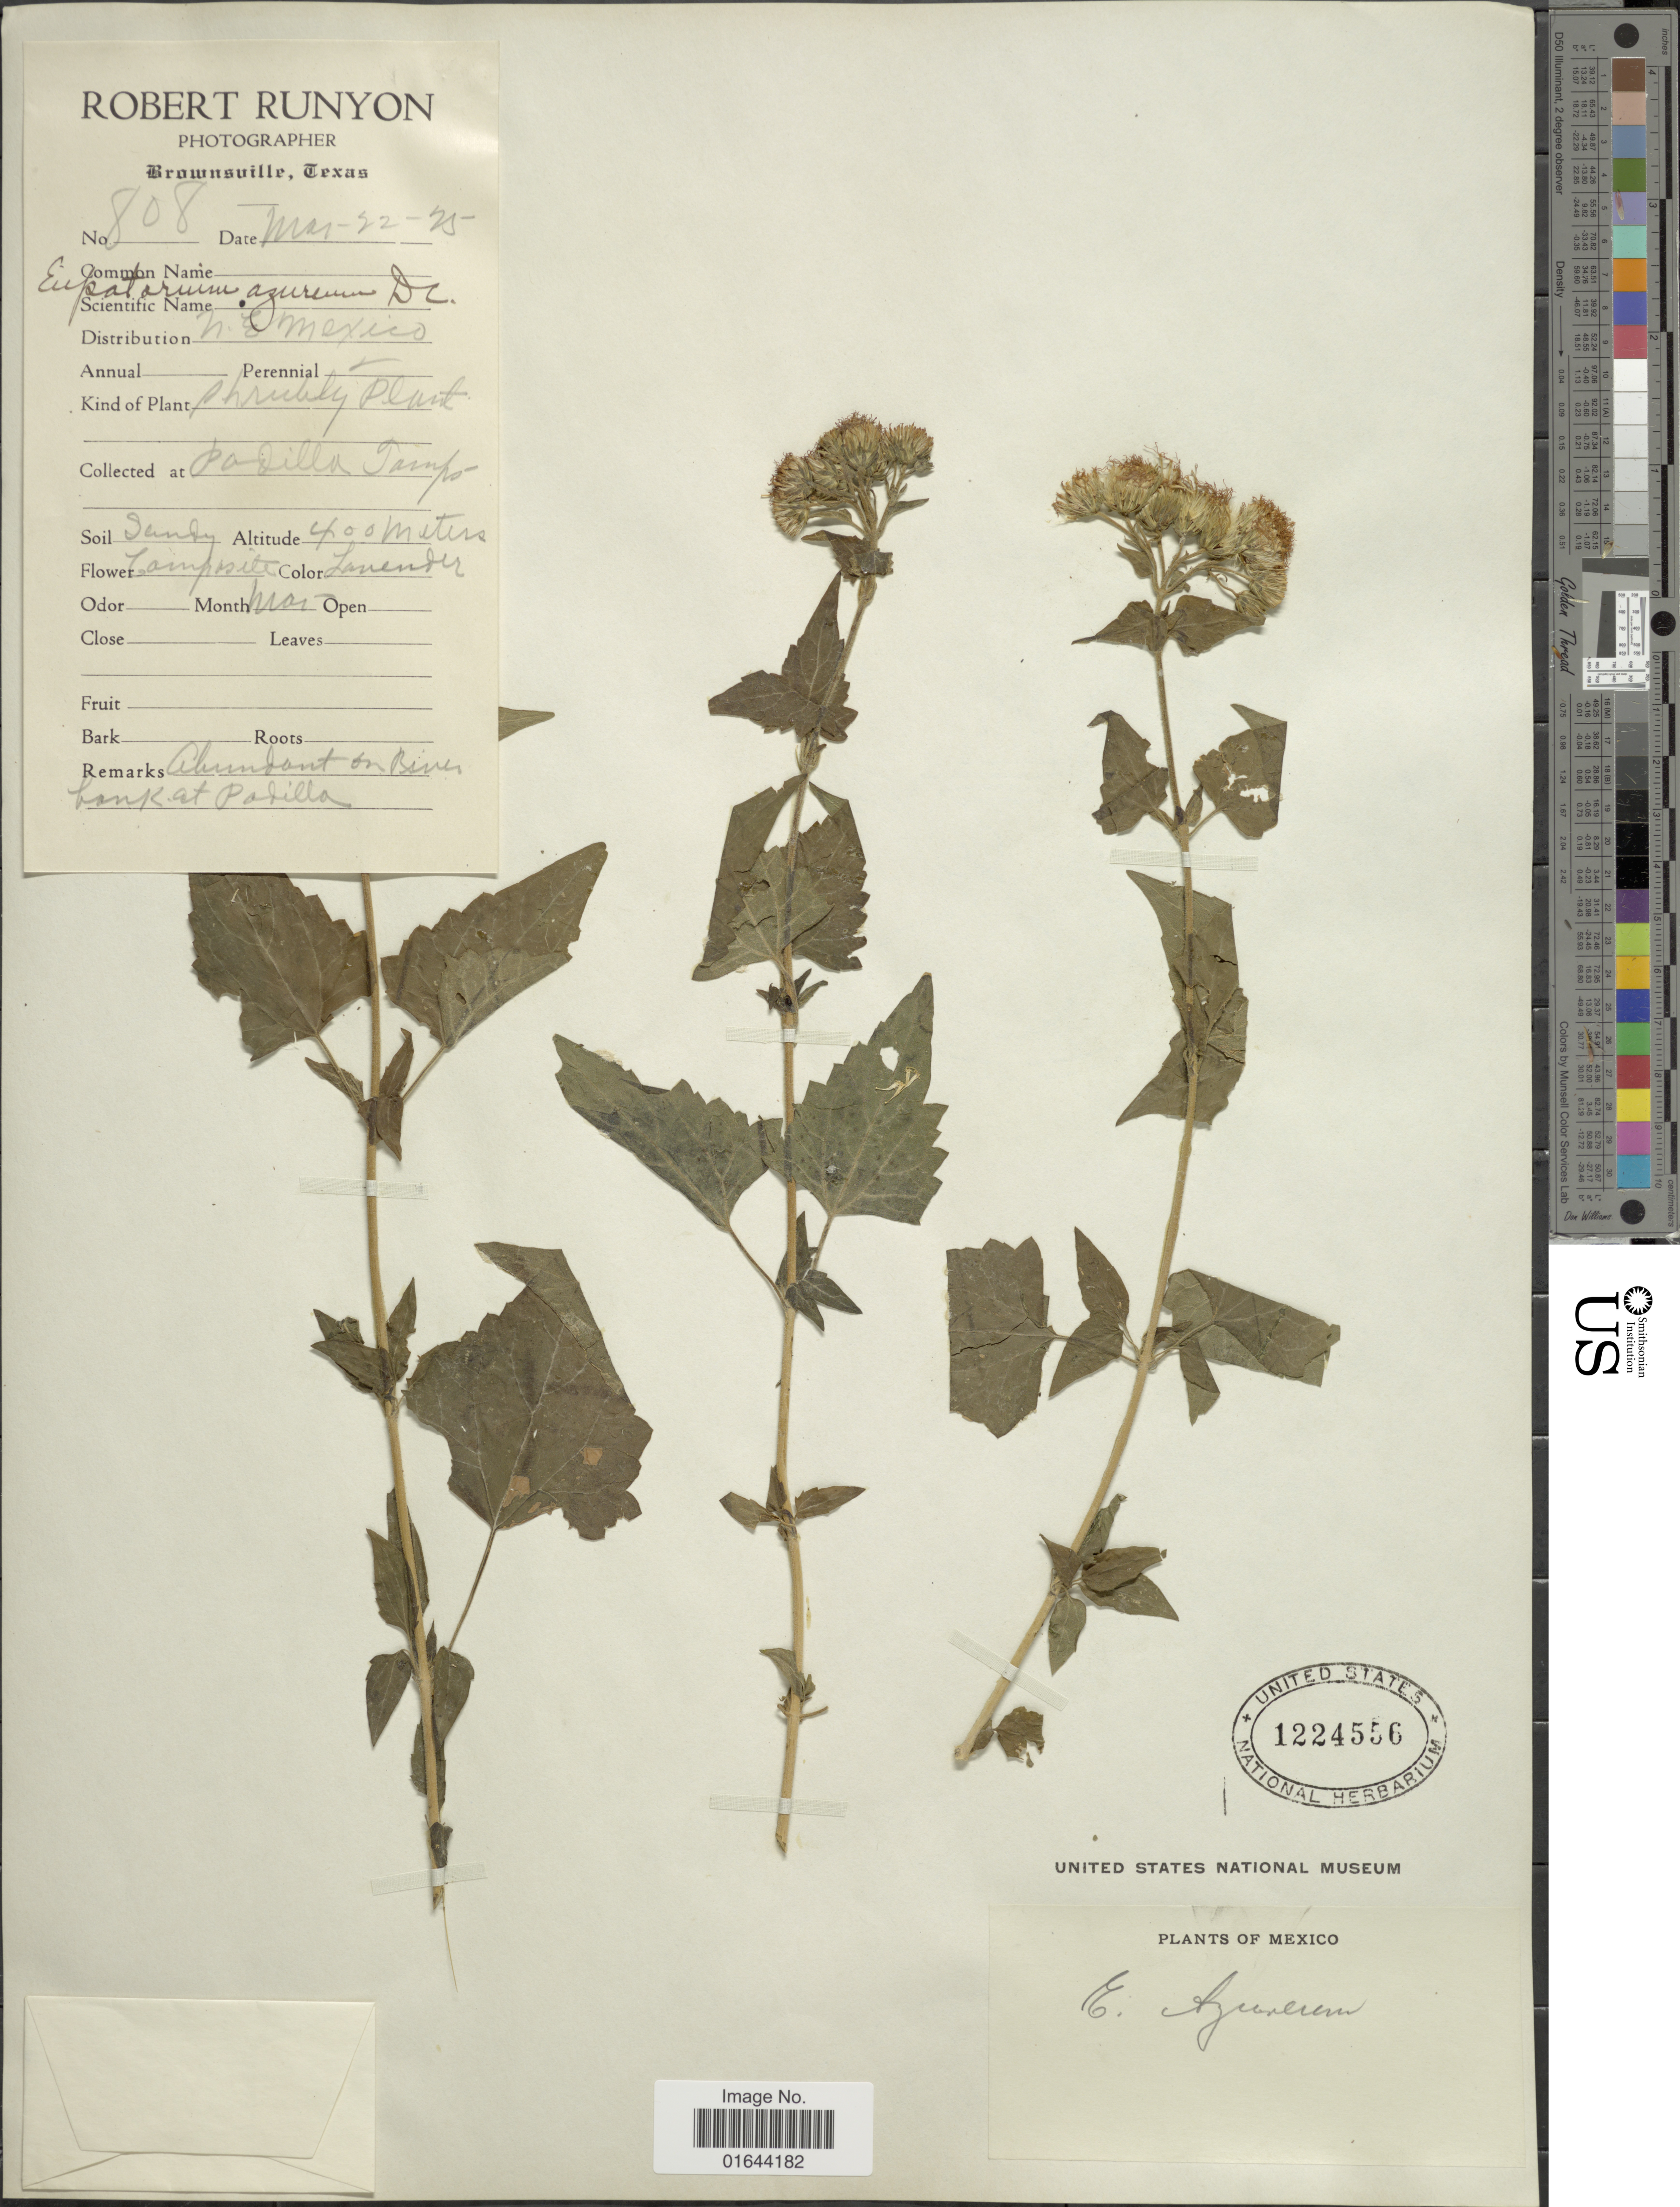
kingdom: Plantae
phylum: Tracheophyta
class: Magnoliopsida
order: Asterales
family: Asteraceae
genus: Tamaulipa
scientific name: Tamaulipa azurea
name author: (DC.) R.M. King & H. Rob.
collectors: R. Runyon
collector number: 808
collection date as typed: Transcribed d/m/y: 22/3/25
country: Mexico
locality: N.E. Mexico.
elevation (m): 400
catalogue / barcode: US 1224556